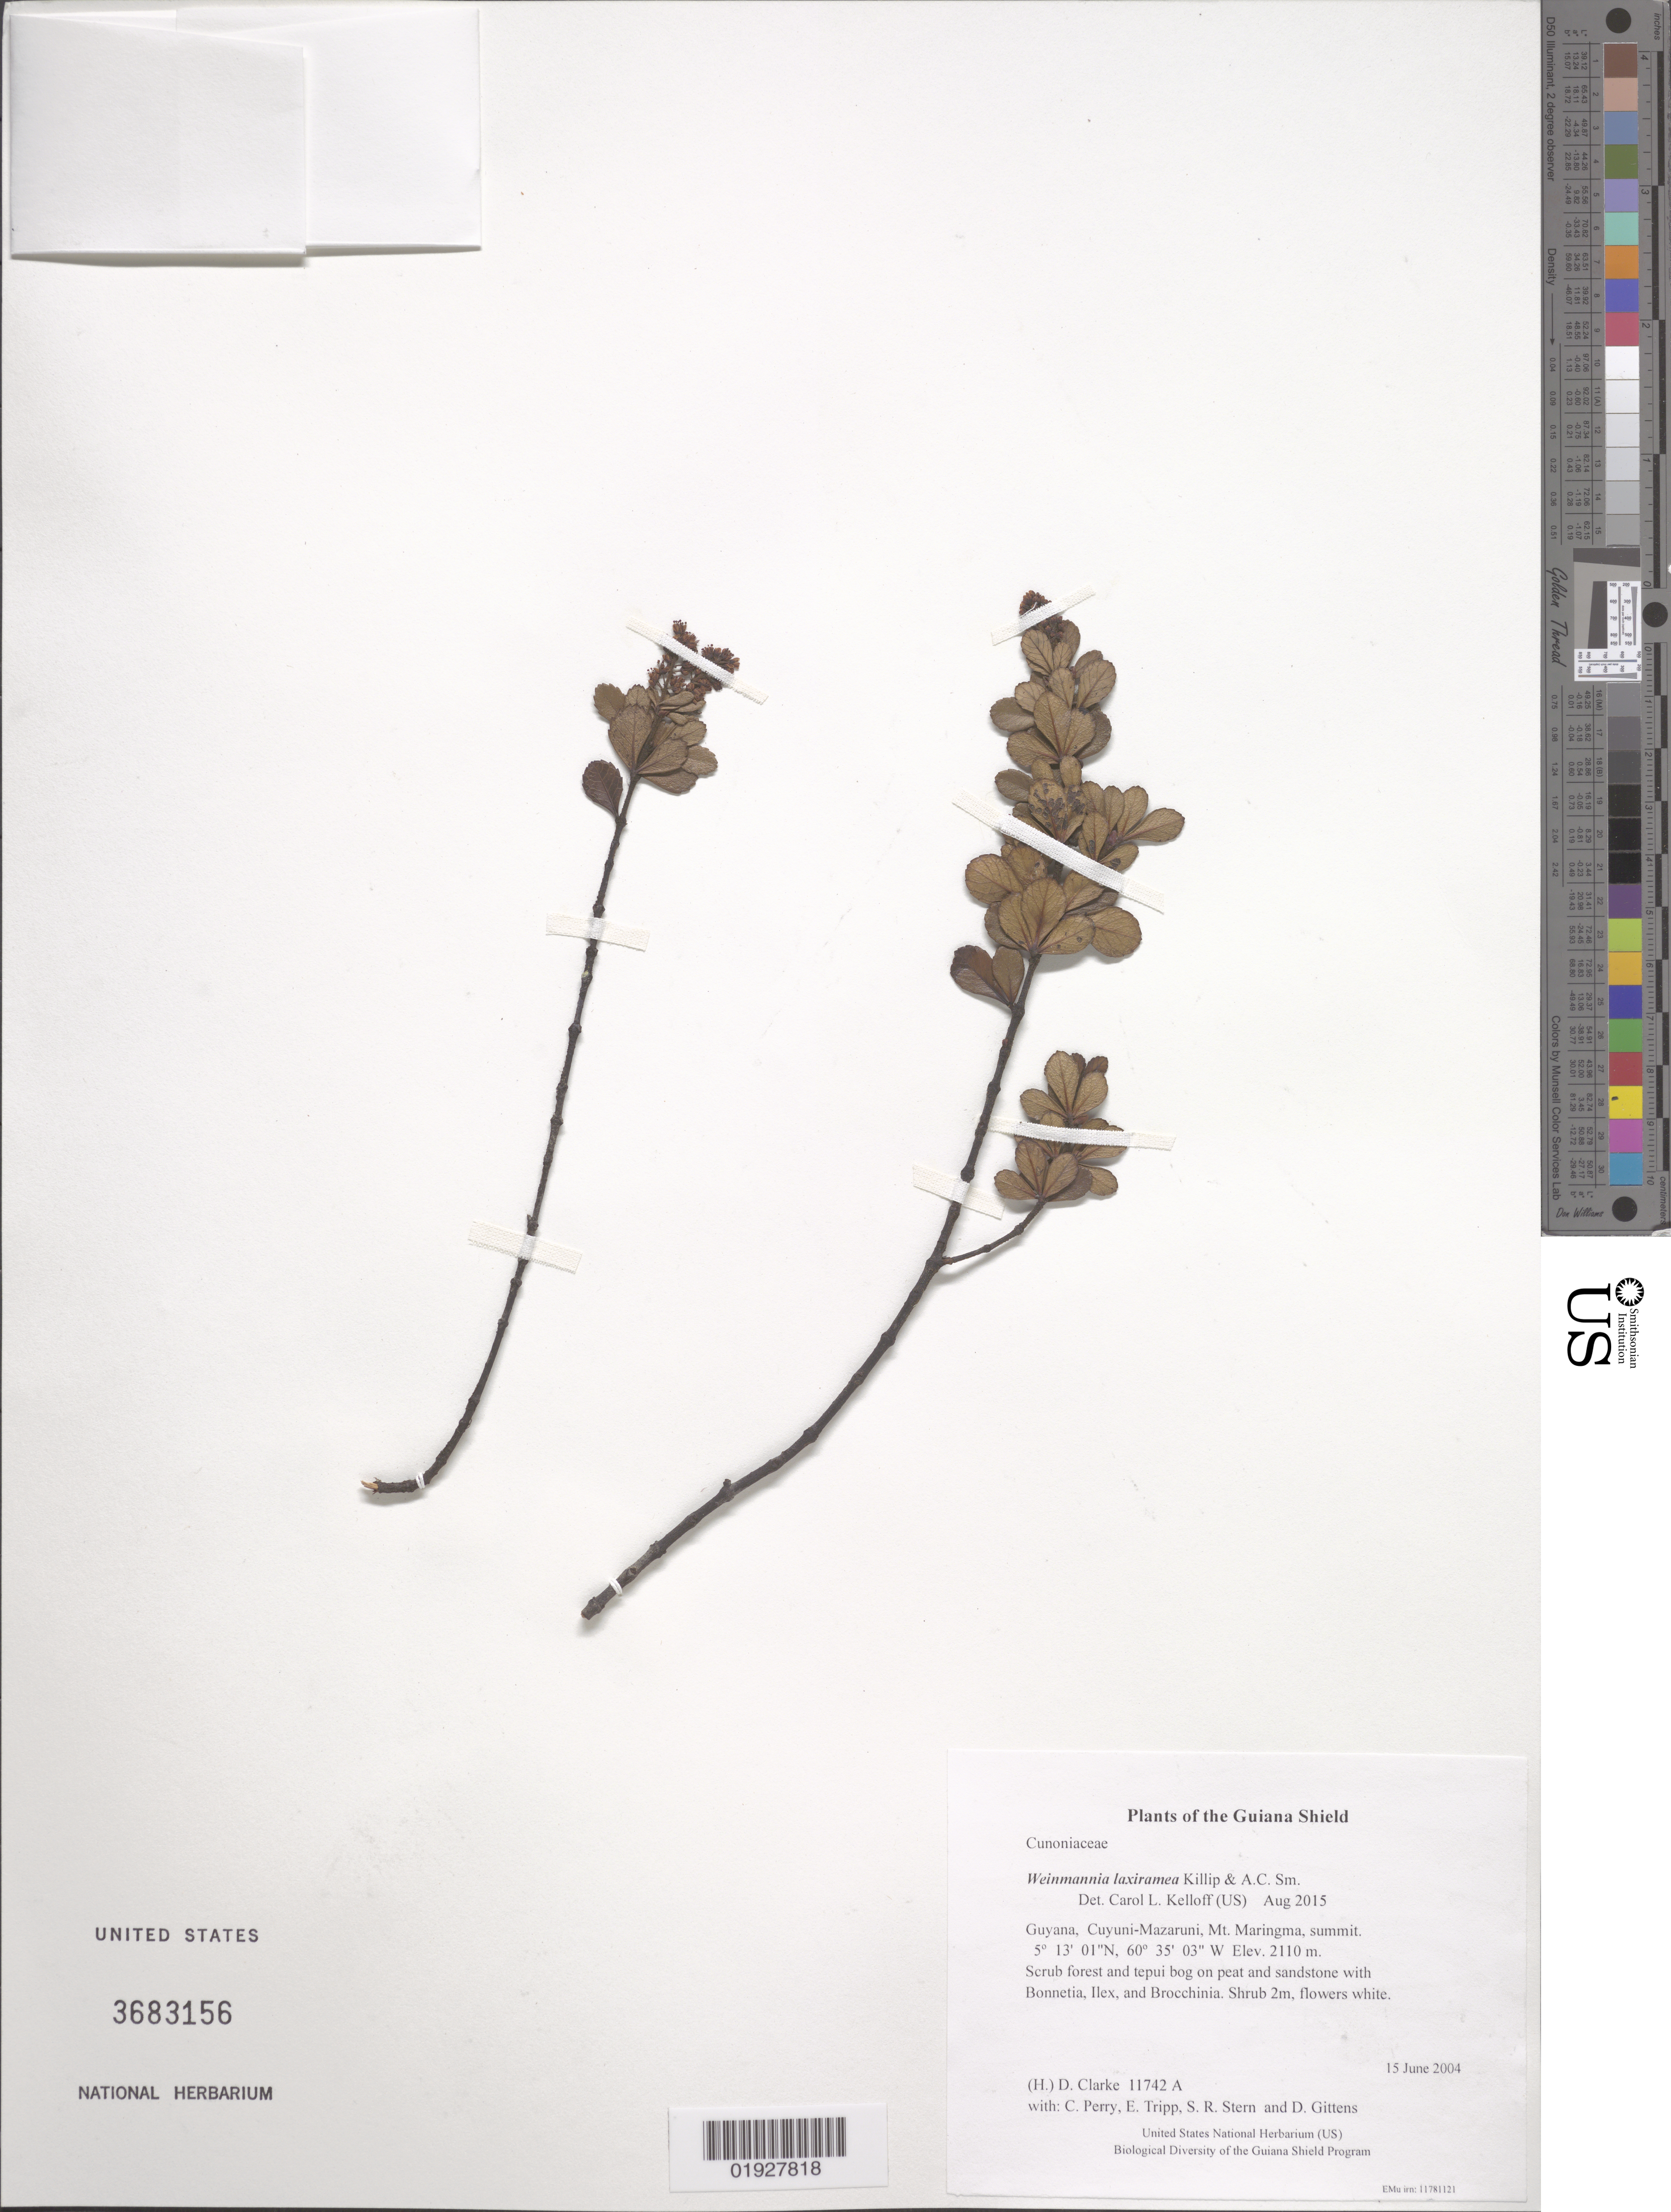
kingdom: Plantae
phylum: Tracheophyta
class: Magnoliopsida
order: Oxalidales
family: Cunoniaceae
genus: Weinmannia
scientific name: Weinmannia laxiramea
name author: Killip & A.C. Sm.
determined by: Kelloff, Carol L., (US), Smithsonian Institution - National Museum of Natural History (UNITED STATES)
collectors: H. D. Clarke, C. Perry, E. Tripp, S. R. Stern & D. Gittens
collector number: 11742 A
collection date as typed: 15 June 2004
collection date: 2004-06-15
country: Guyana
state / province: Cuyuni-Mazaruni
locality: Mt. Maringma, summit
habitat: Scrub forest and tepui bog on peat and sandstone with Bonnetia, Ilex, and Brocchinia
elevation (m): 2110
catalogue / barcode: US 3683156